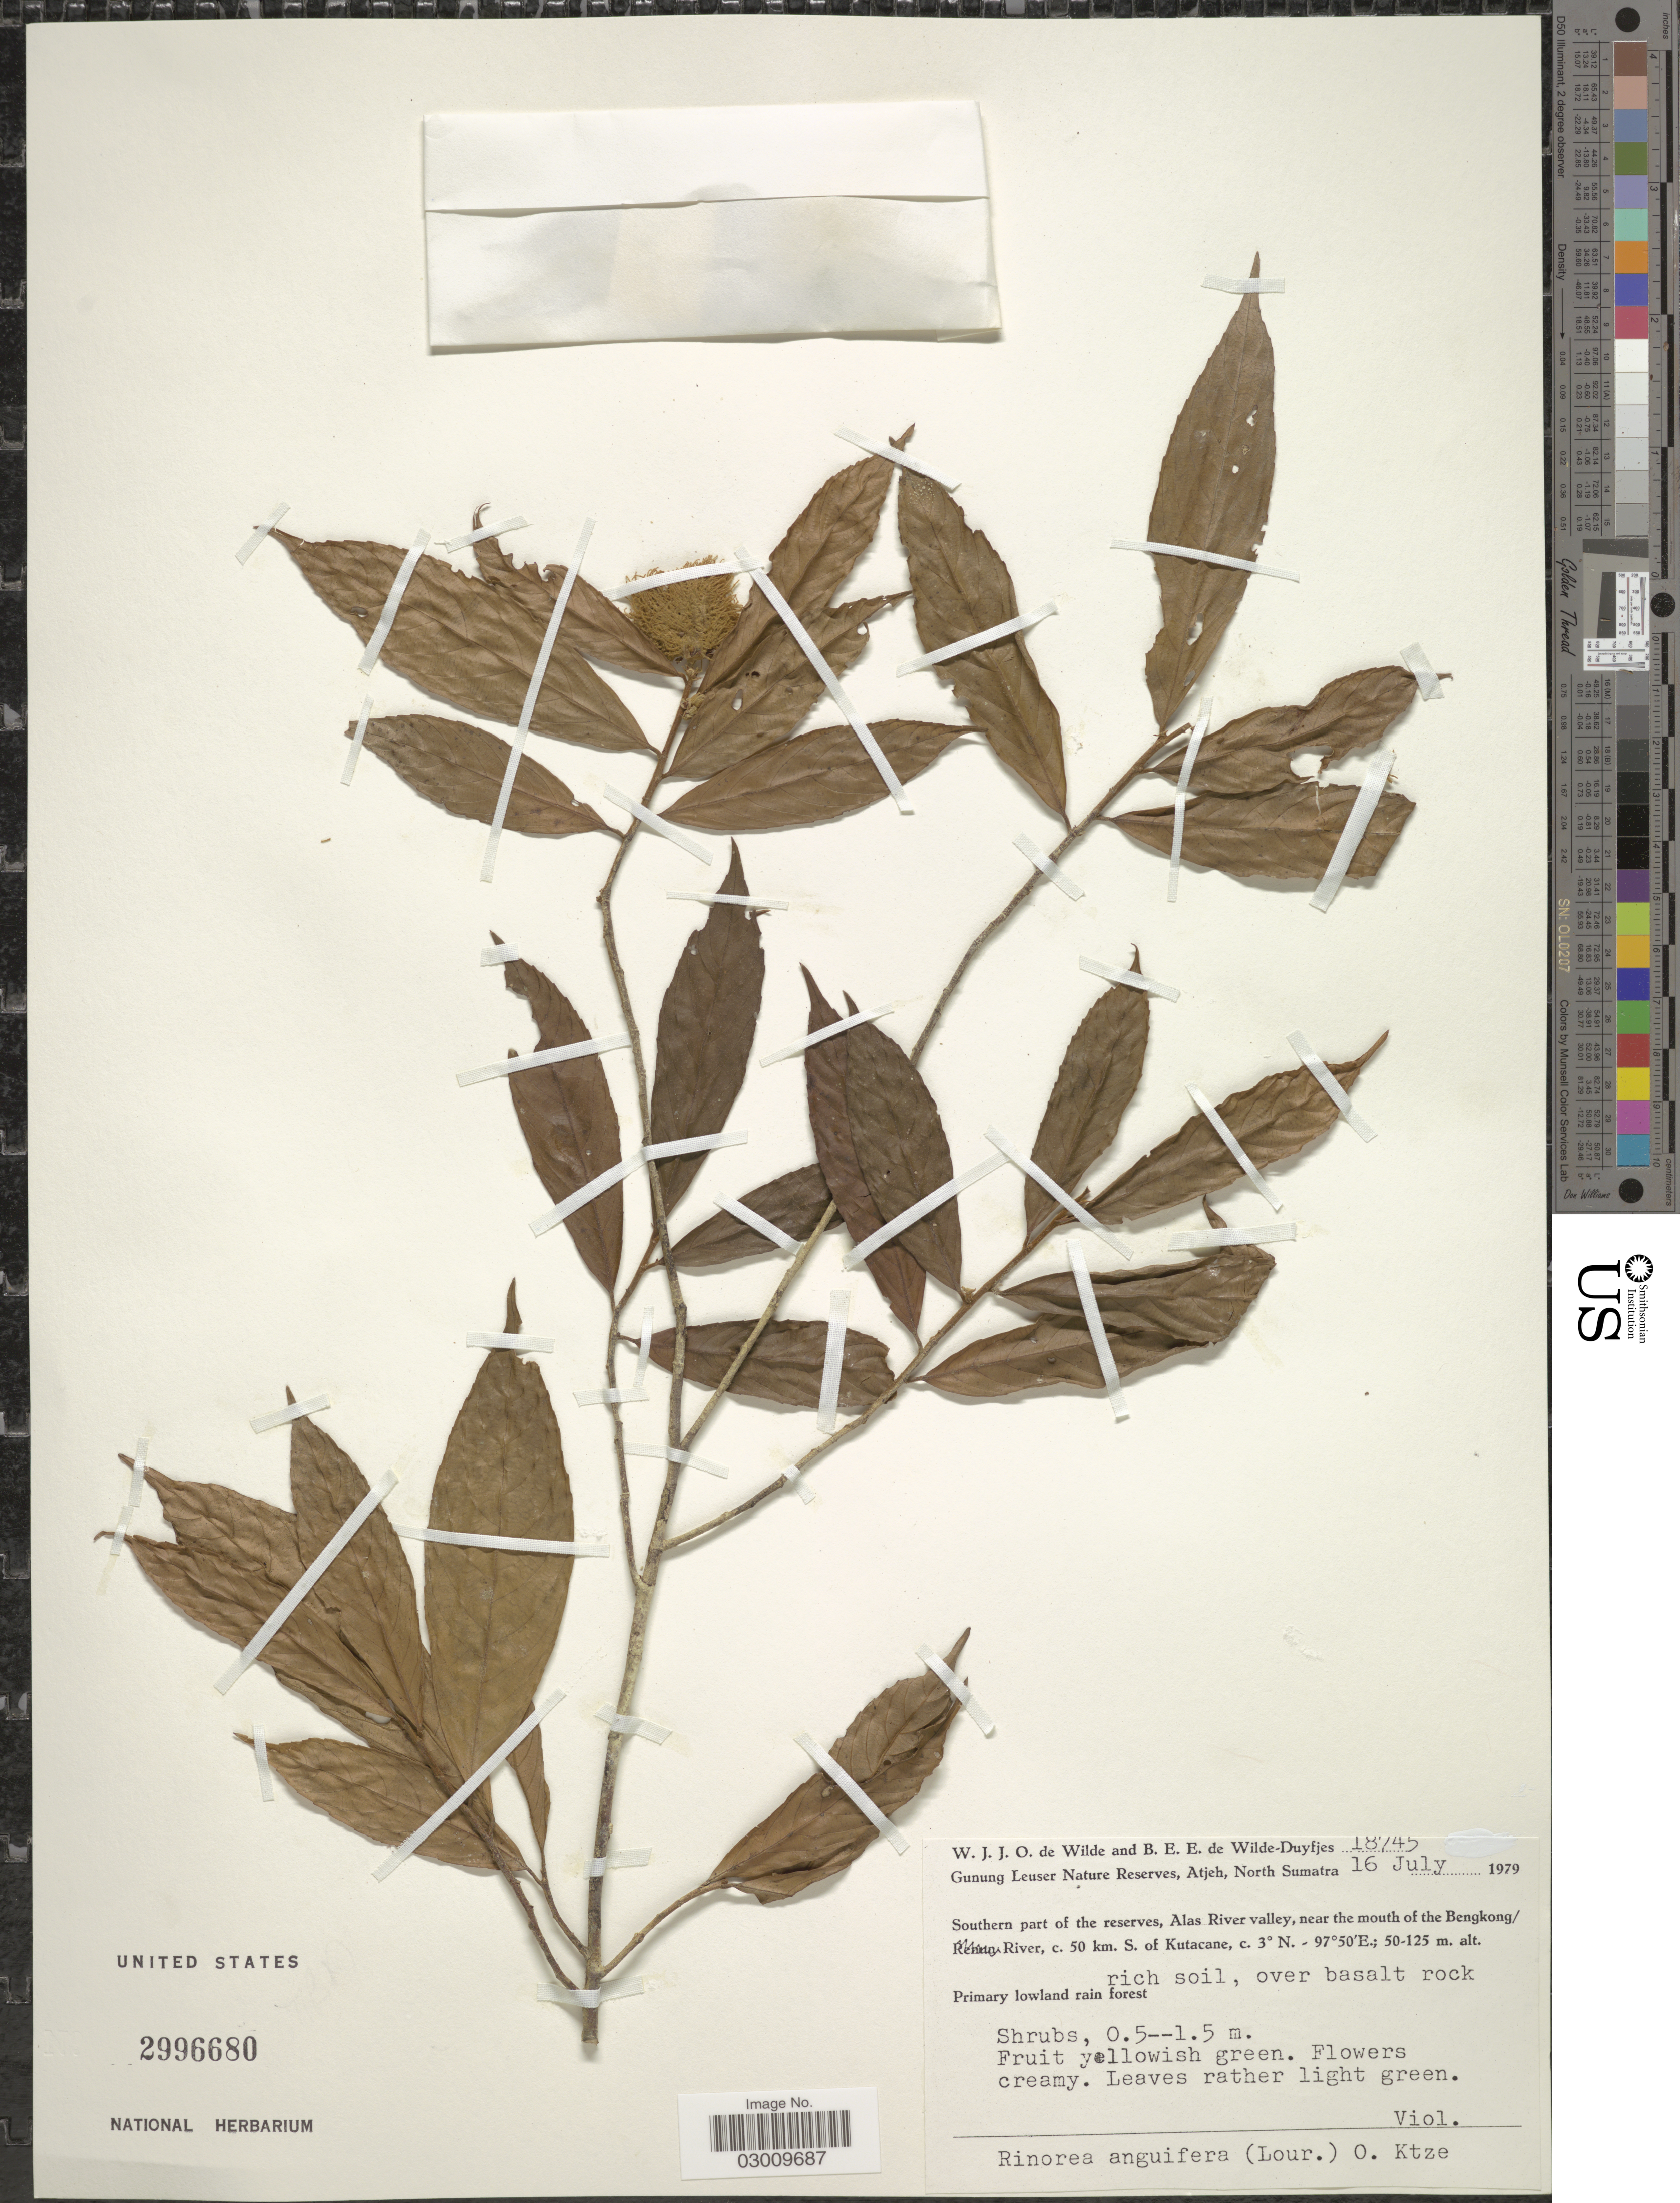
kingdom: Plantae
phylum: Tracheophyta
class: Magnoliopsida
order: Malpighiales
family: Violaceae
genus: Rinorea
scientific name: Rinorea anguifera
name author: Kuntze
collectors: W. J. de Wilde & B. E. de Wilde-Duyfjes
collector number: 18745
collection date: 1979-07-16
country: Indonesia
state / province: Sumatra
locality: Gunung Leuser Nature Reserves, Atjeh, North Sumatra. Southern part of the reserves, Alas River valley, near the mouth of the Bengkong/ River, c. 50 km. S. of Kutacane.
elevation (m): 50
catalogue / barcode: US 2996680